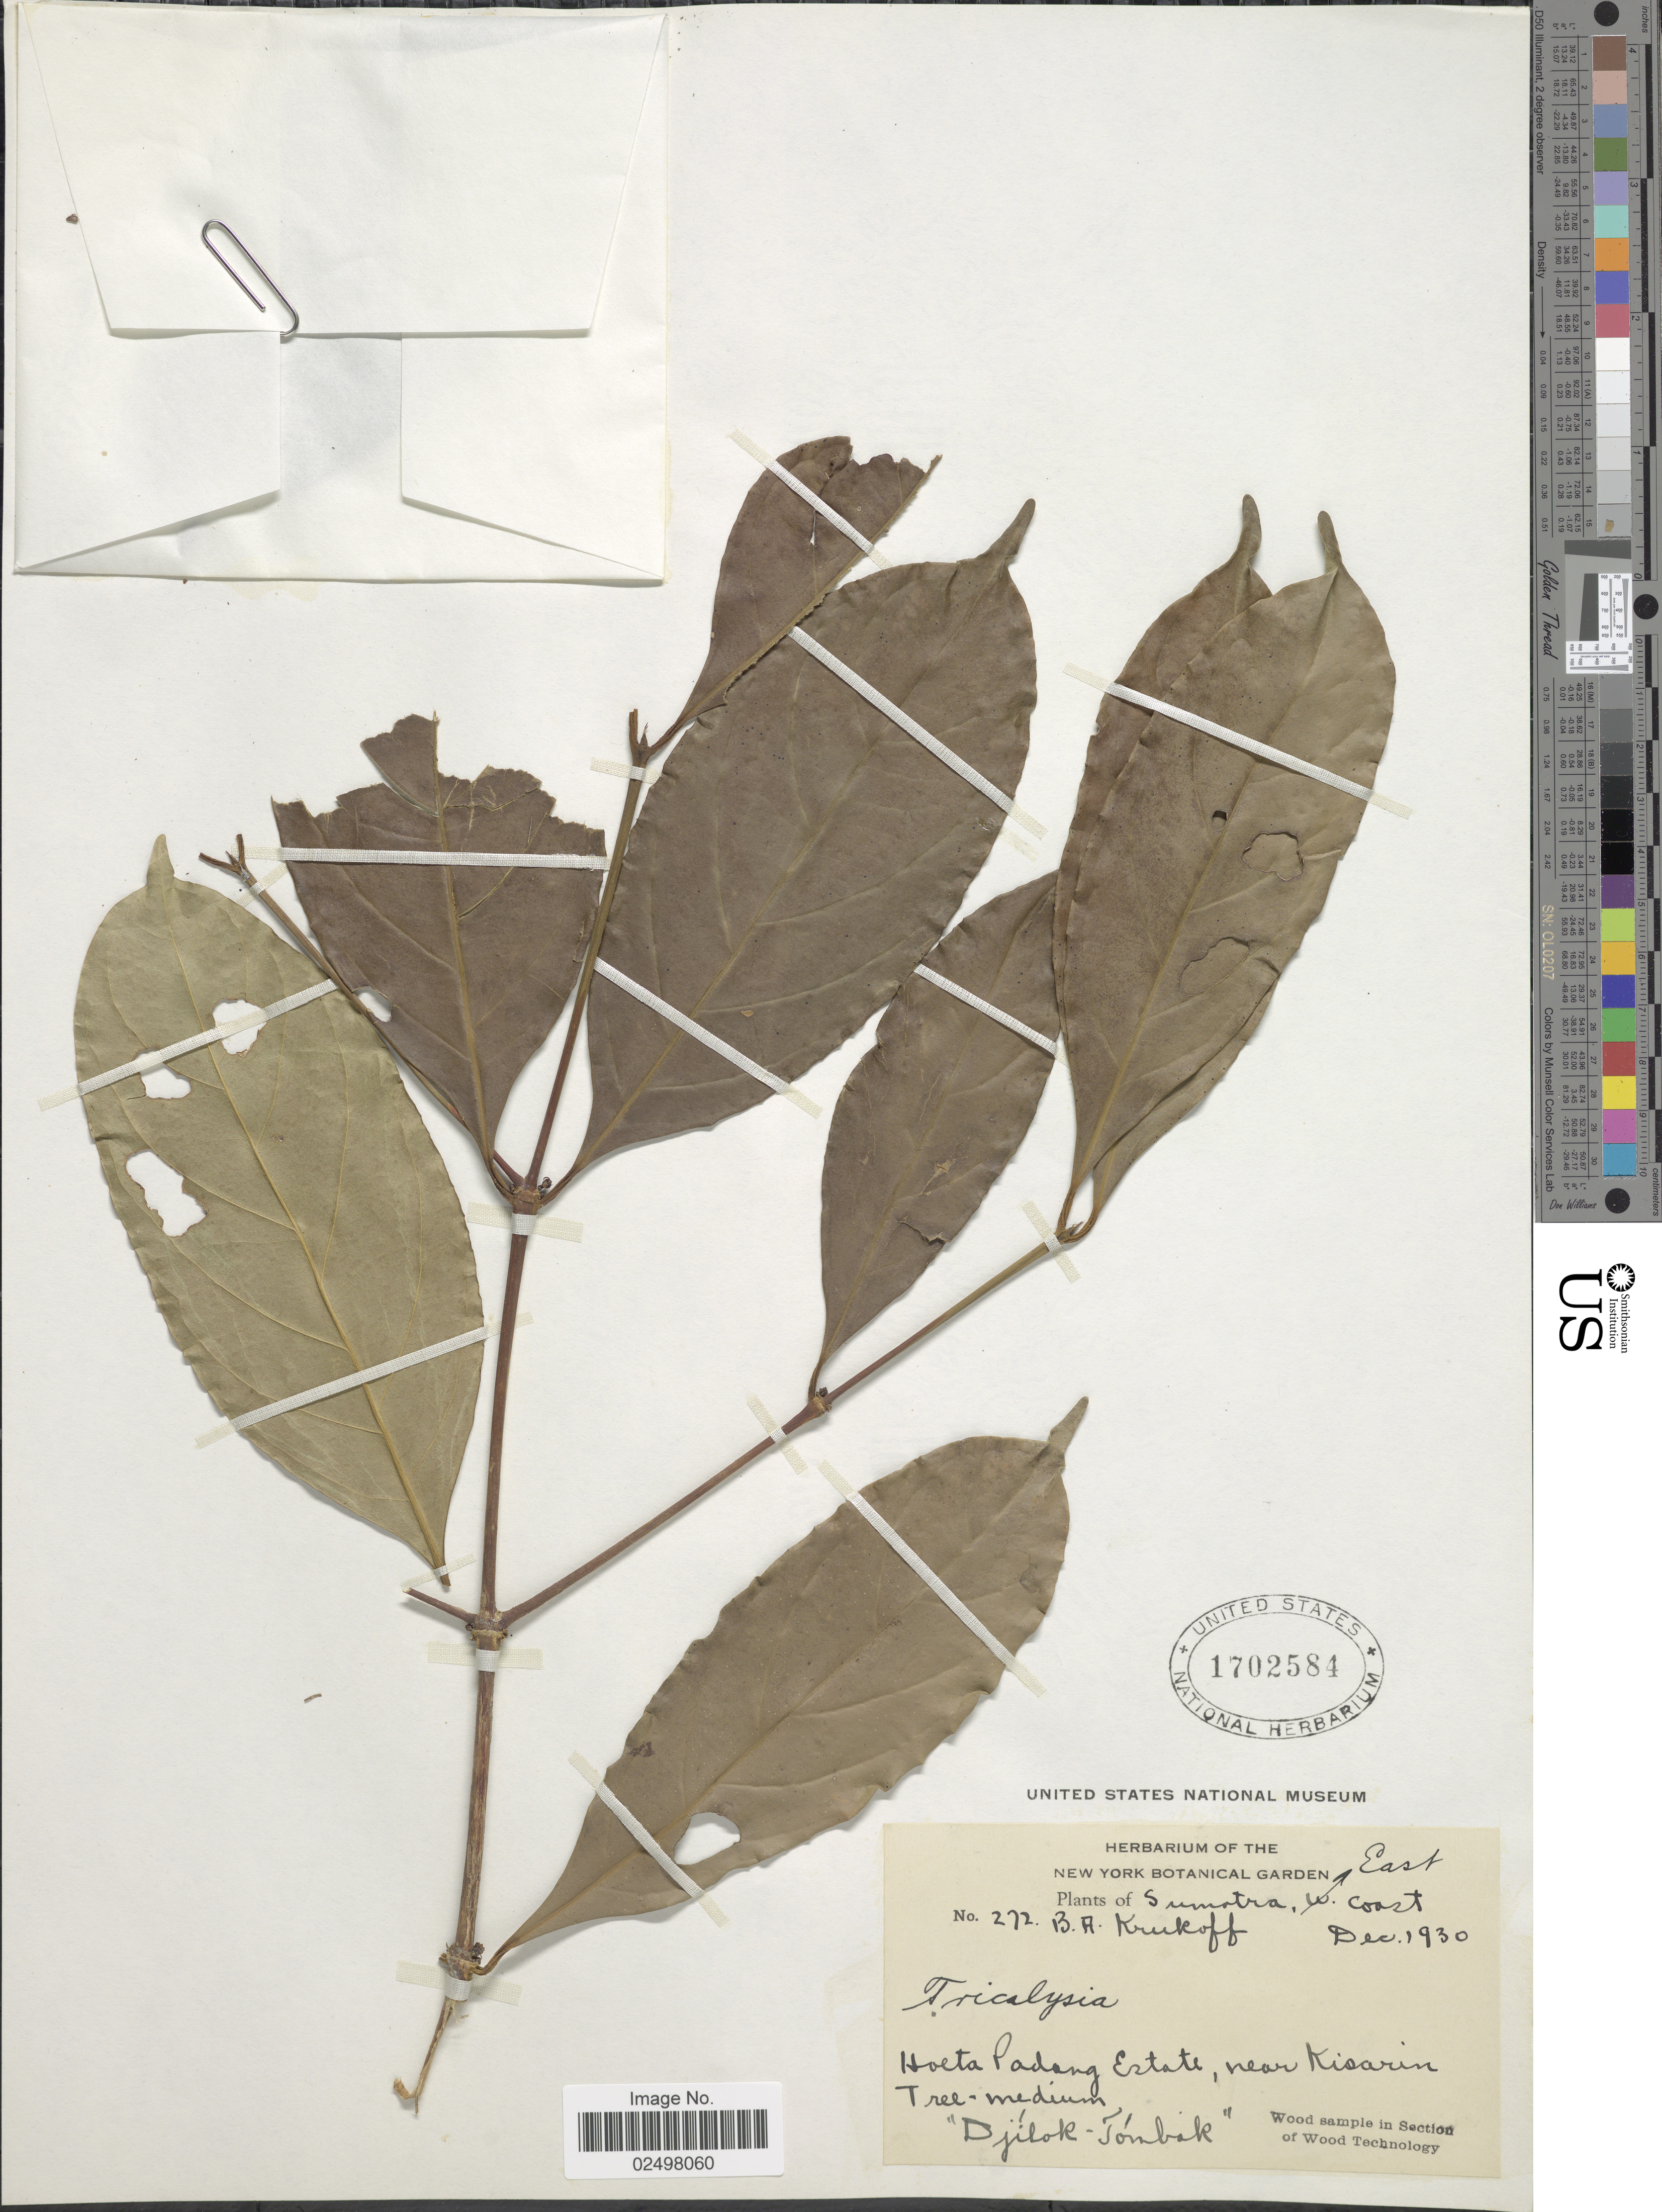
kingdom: Plantae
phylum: Tracheophyta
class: Magnoliopsida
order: Gentianales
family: Rubiaceae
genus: Tricalysia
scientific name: Tricalysia sp.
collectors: B. A. Krukoff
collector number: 272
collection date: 1930-12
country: Indonesia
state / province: Sumatra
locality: East Coast, Hoeta Padang Estate, near Kisarin, "Djilok-Tombak" [unsure placement]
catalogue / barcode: US 1702584